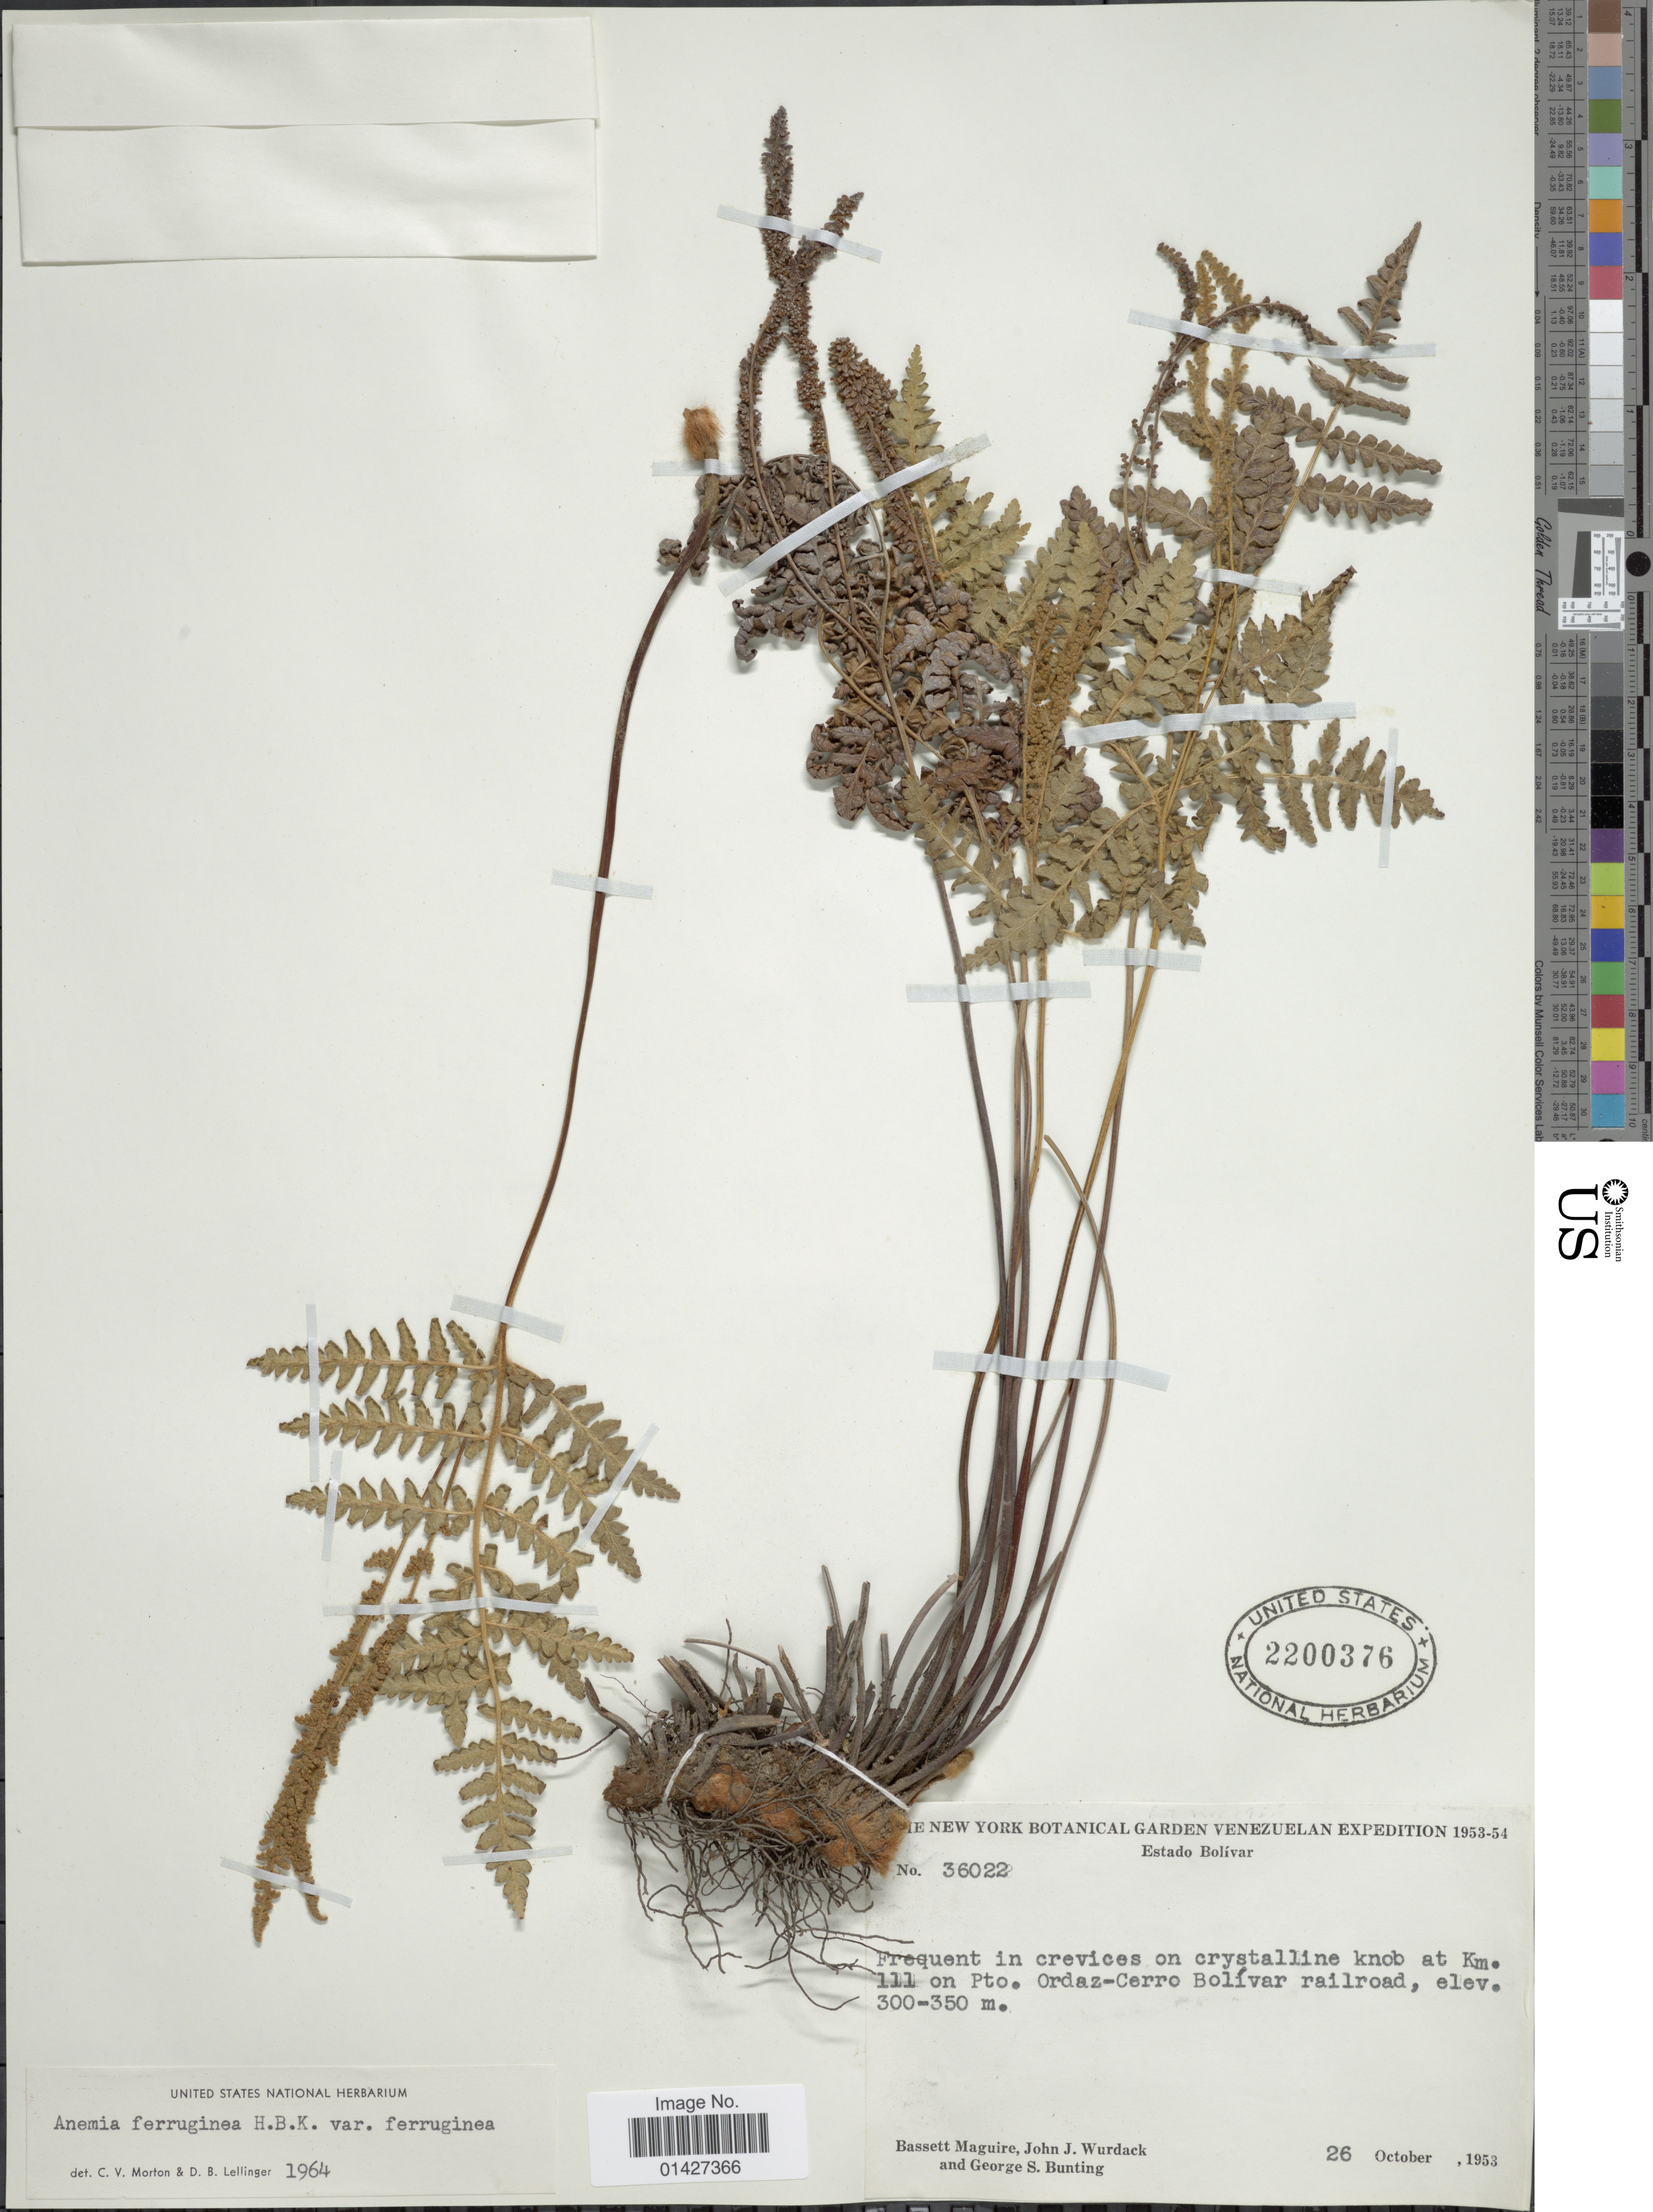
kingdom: Plantae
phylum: Tracheophyta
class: Polypodiopsida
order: Schizaeales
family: Anemiaceae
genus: Anemia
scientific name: Anemia ferruginea var. ferruginea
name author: Kunth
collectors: B. Maguire, J. J. Wurdack & G. S. Bunting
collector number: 36022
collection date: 1953-10-26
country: Venezuela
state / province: Bolivar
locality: Frequent in crevices on crystalline knob at Km. 111 on Pto. Ordaz-Cerro Bolívar railroad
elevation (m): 300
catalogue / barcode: US 2200376